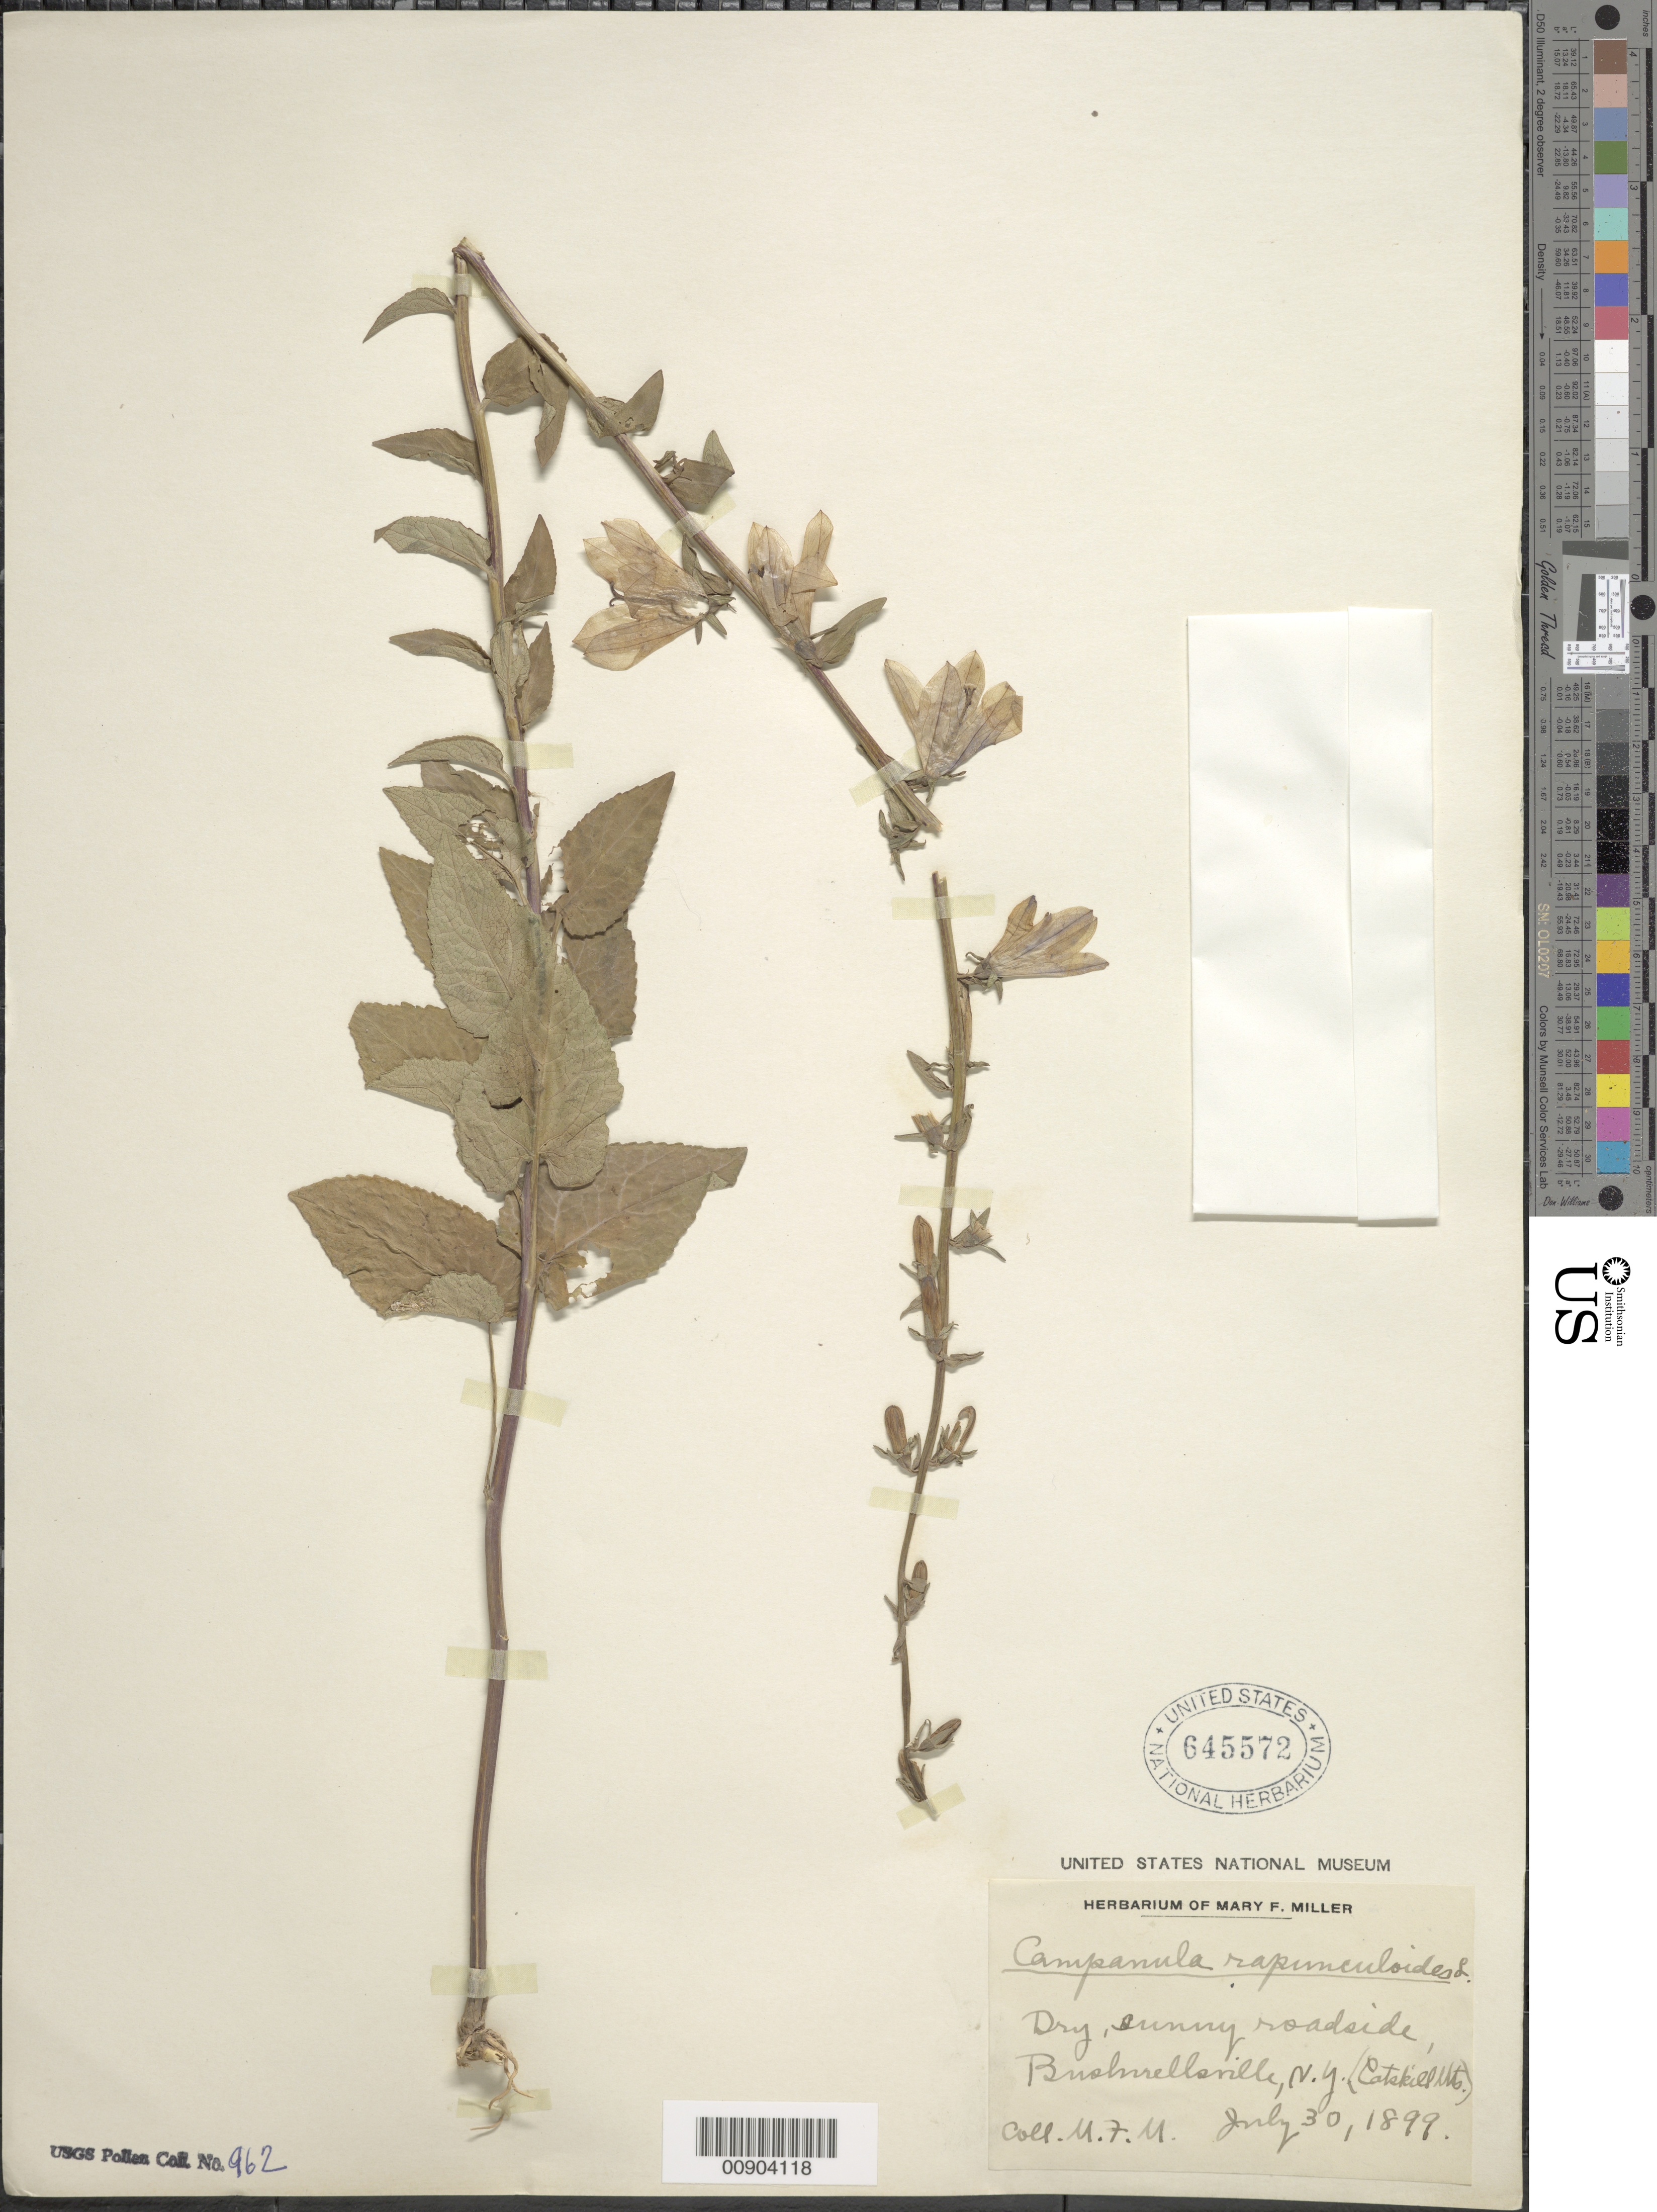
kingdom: Plantae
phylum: Tracheophyta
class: Magnoliopsida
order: Asterales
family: Campanulaceae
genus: Campanula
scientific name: Campanula rapunculoides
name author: L.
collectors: M. F. Miller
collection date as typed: July 30, 1899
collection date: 1899-07-30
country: United States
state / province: New York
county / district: Ulster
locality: Bushnellsville (Catskills Mt.)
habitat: dry, sunny, roadside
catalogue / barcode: US 645572